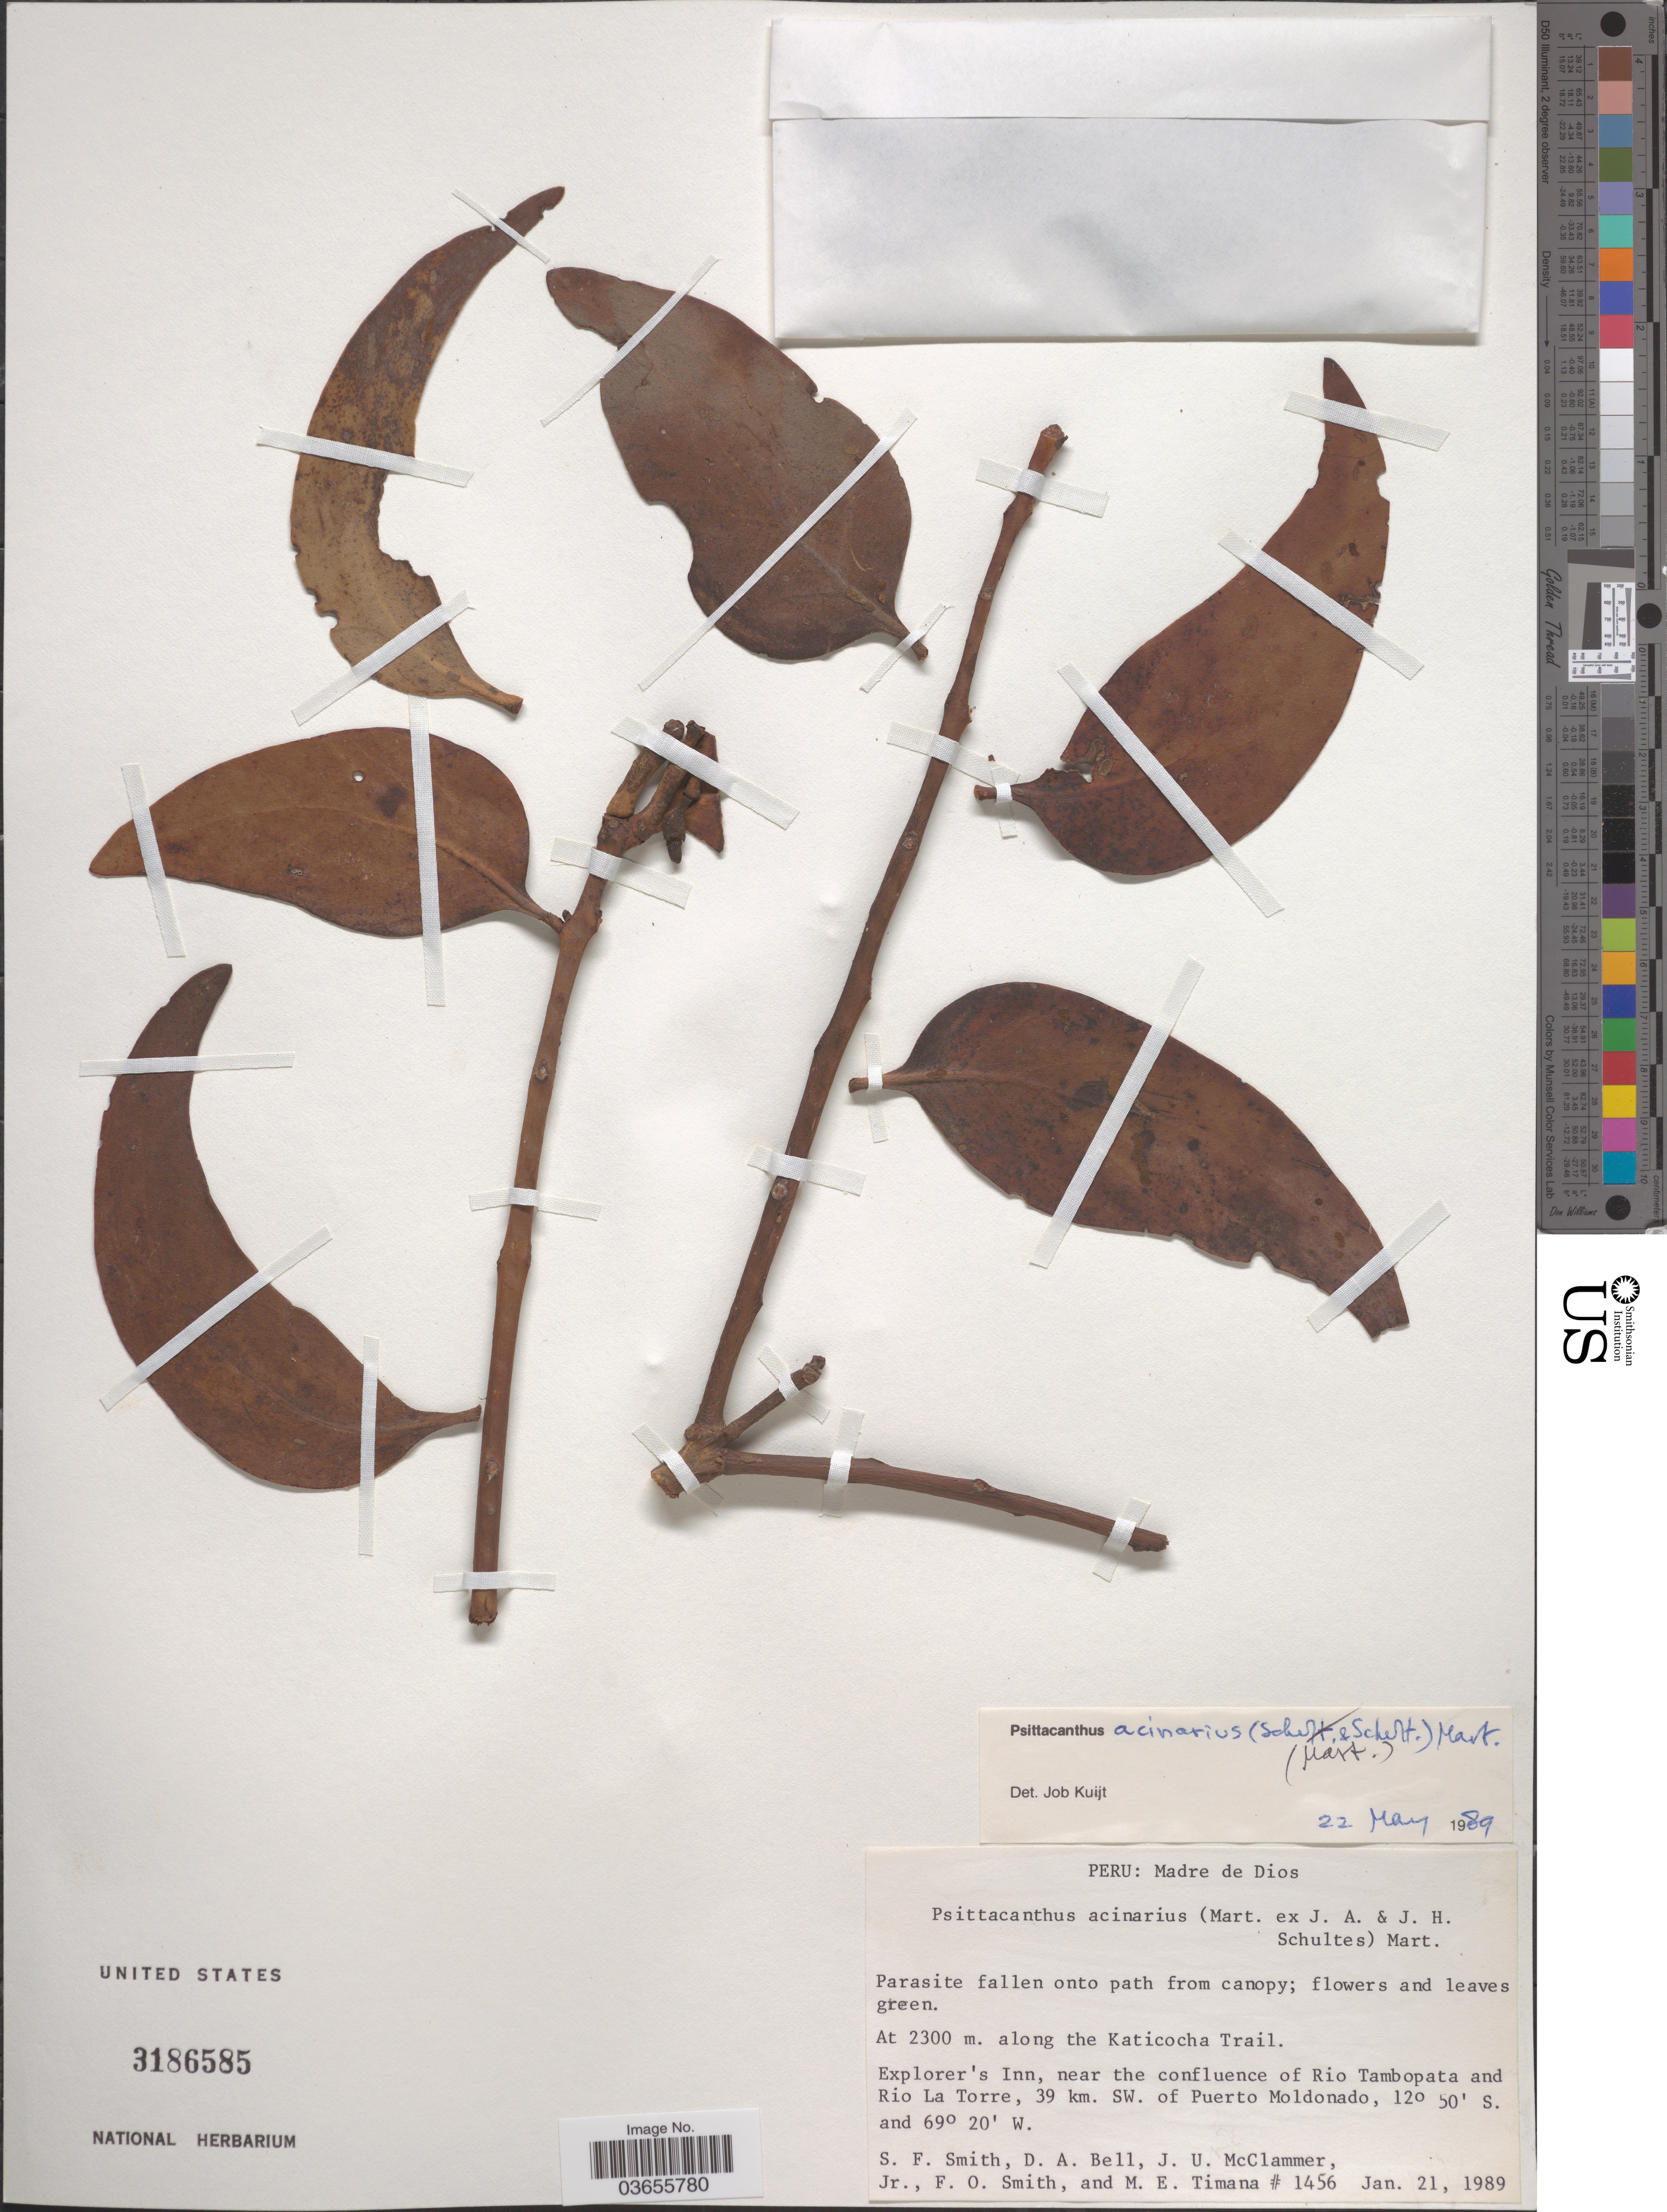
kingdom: Plantae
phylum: Tracheophyta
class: Magnoliopsida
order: Santalales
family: Loranthaceae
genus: Psittacanthus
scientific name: Psittacanthus acinarius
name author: (Mart.) Mart.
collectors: S.F. Smith, D. A. Bell, J. McClammer Jr. & F. Smith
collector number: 1456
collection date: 1989-01-21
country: Peru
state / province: Madre de Dios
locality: Along the Katicocha Trail. Explorer's Inn, near the confluence of Rio Tambopata and Rio La Torre, 39 km. SW. of Puerto Moldonado.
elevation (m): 2300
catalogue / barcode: US 3186585